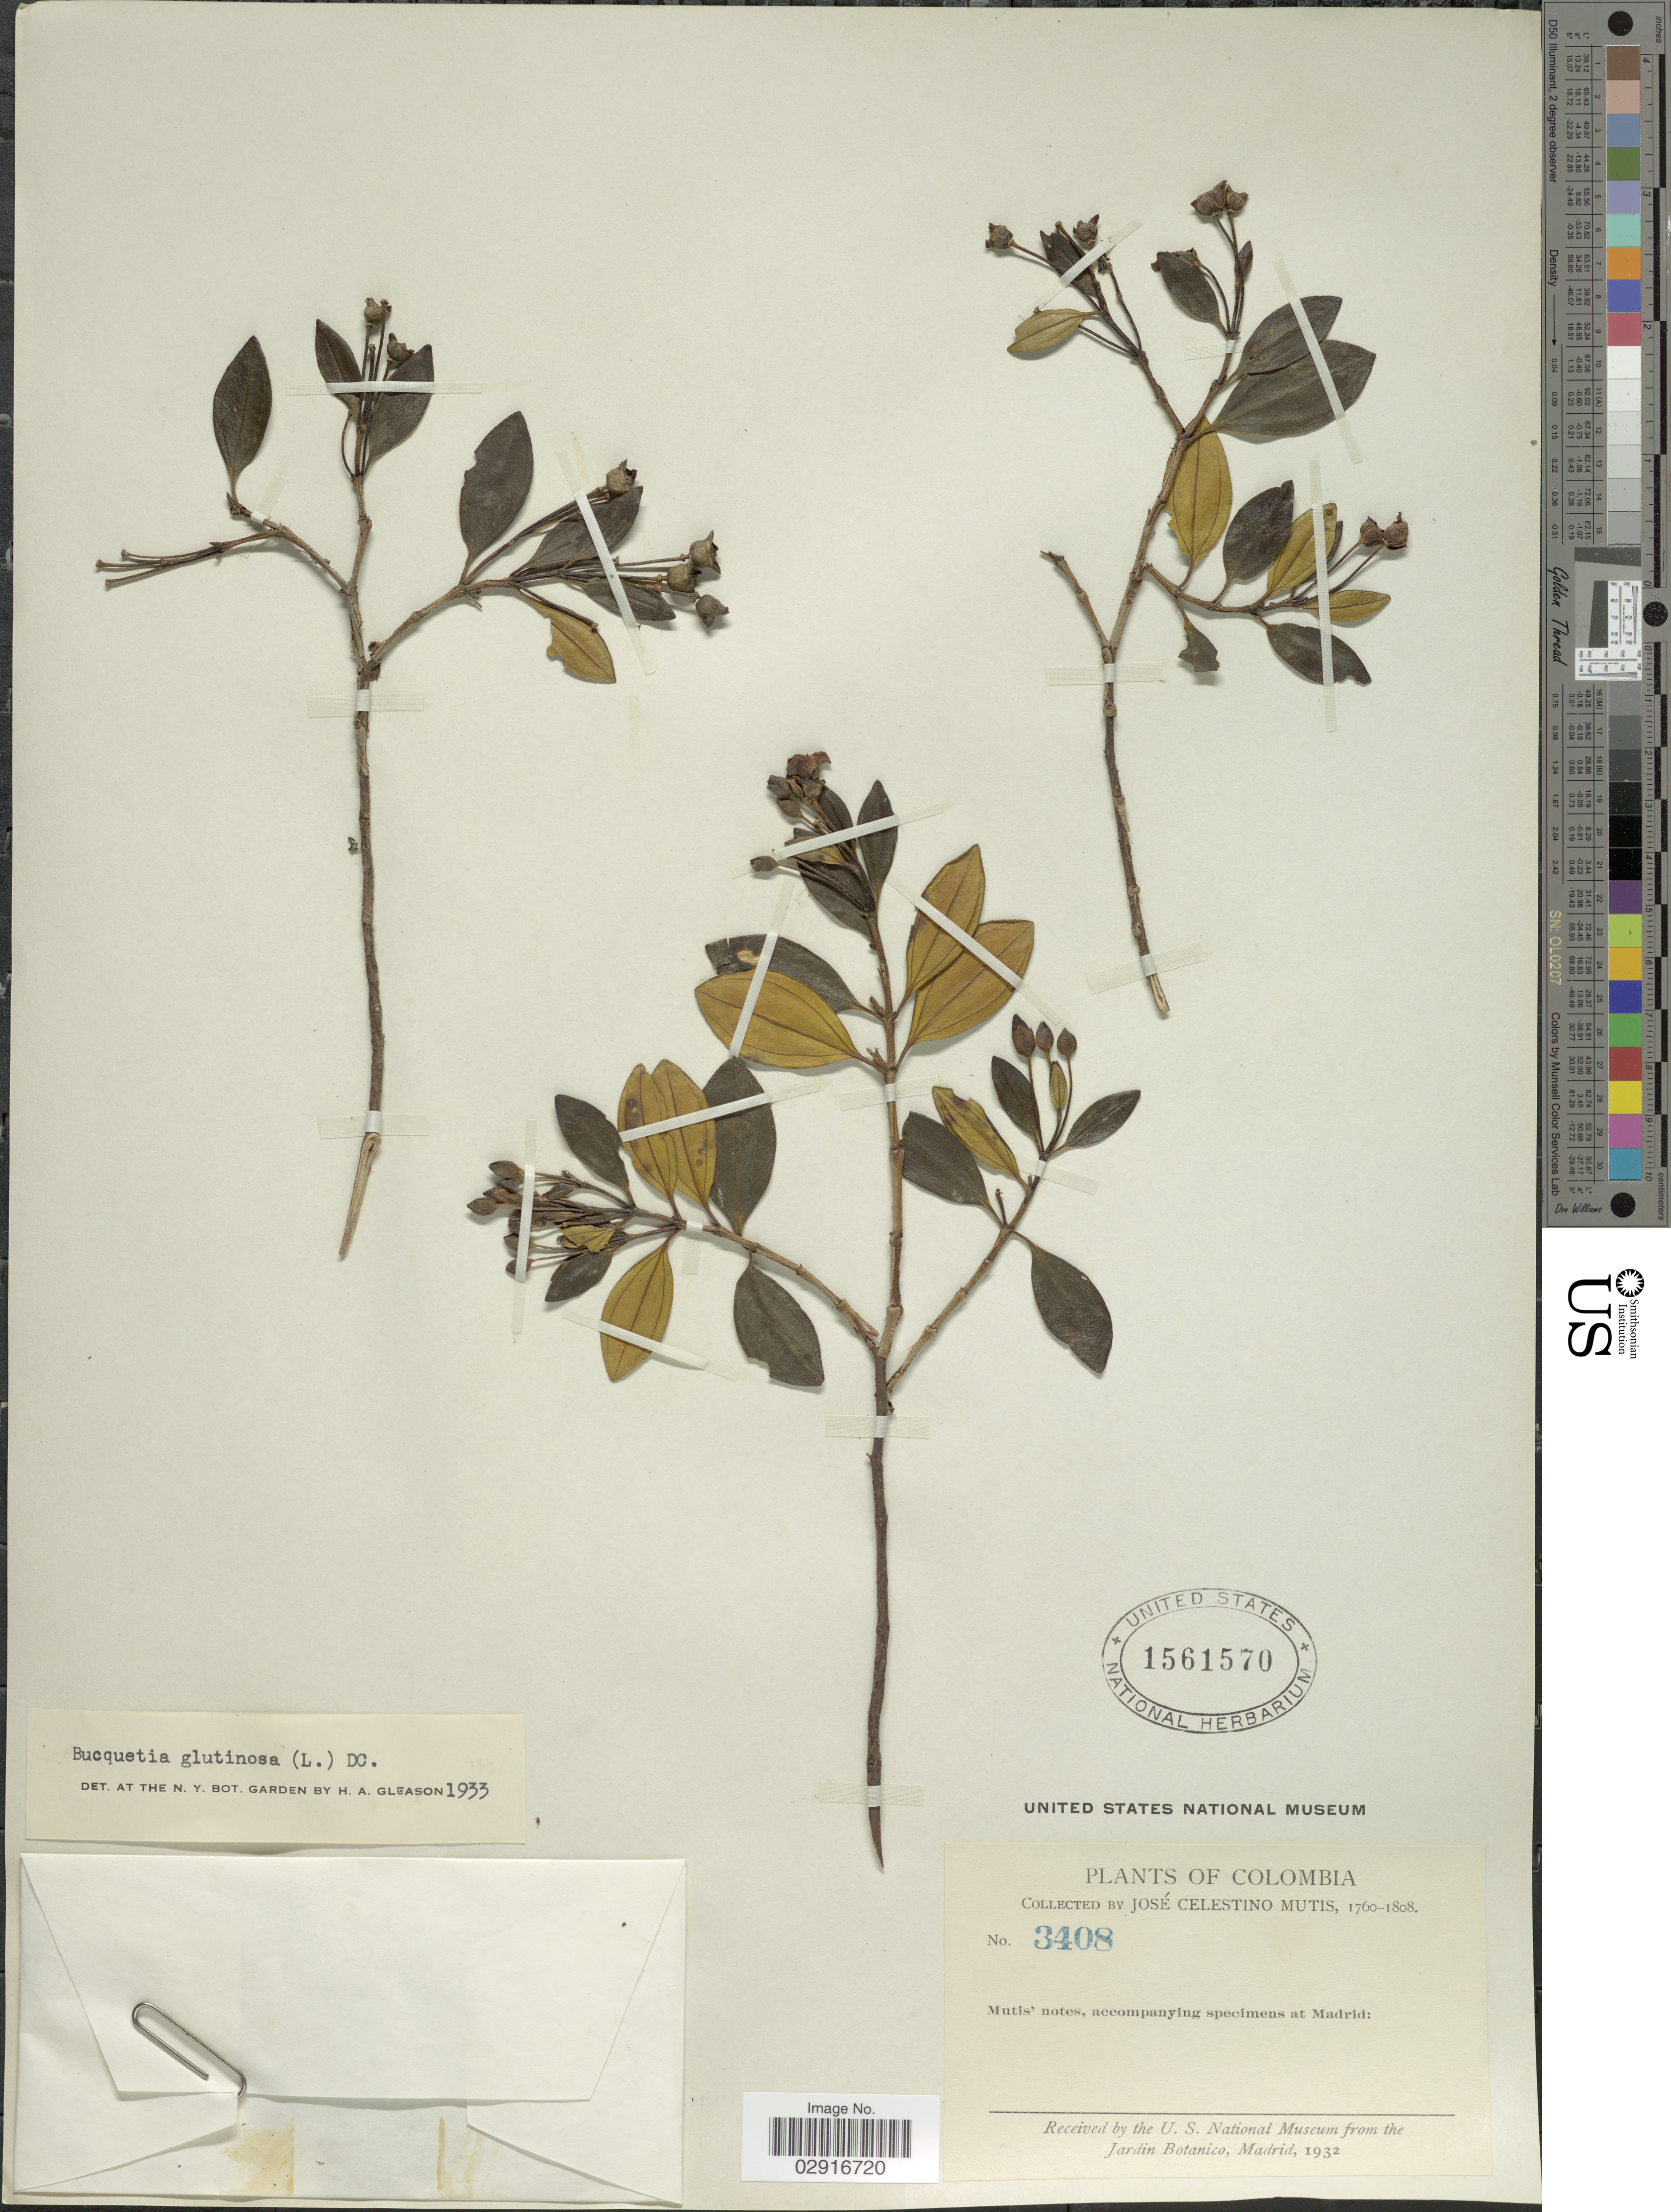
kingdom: Plantae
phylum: Tracheophyta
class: Magnoliopsida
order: Myrtales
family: Melastomataceae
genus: Bucquetia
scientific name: Bucquetia glutinosa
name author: DC.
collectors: J. C. B. Mutis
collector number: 3408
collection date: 1760/1808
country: Colombia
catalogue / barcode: US 1561570